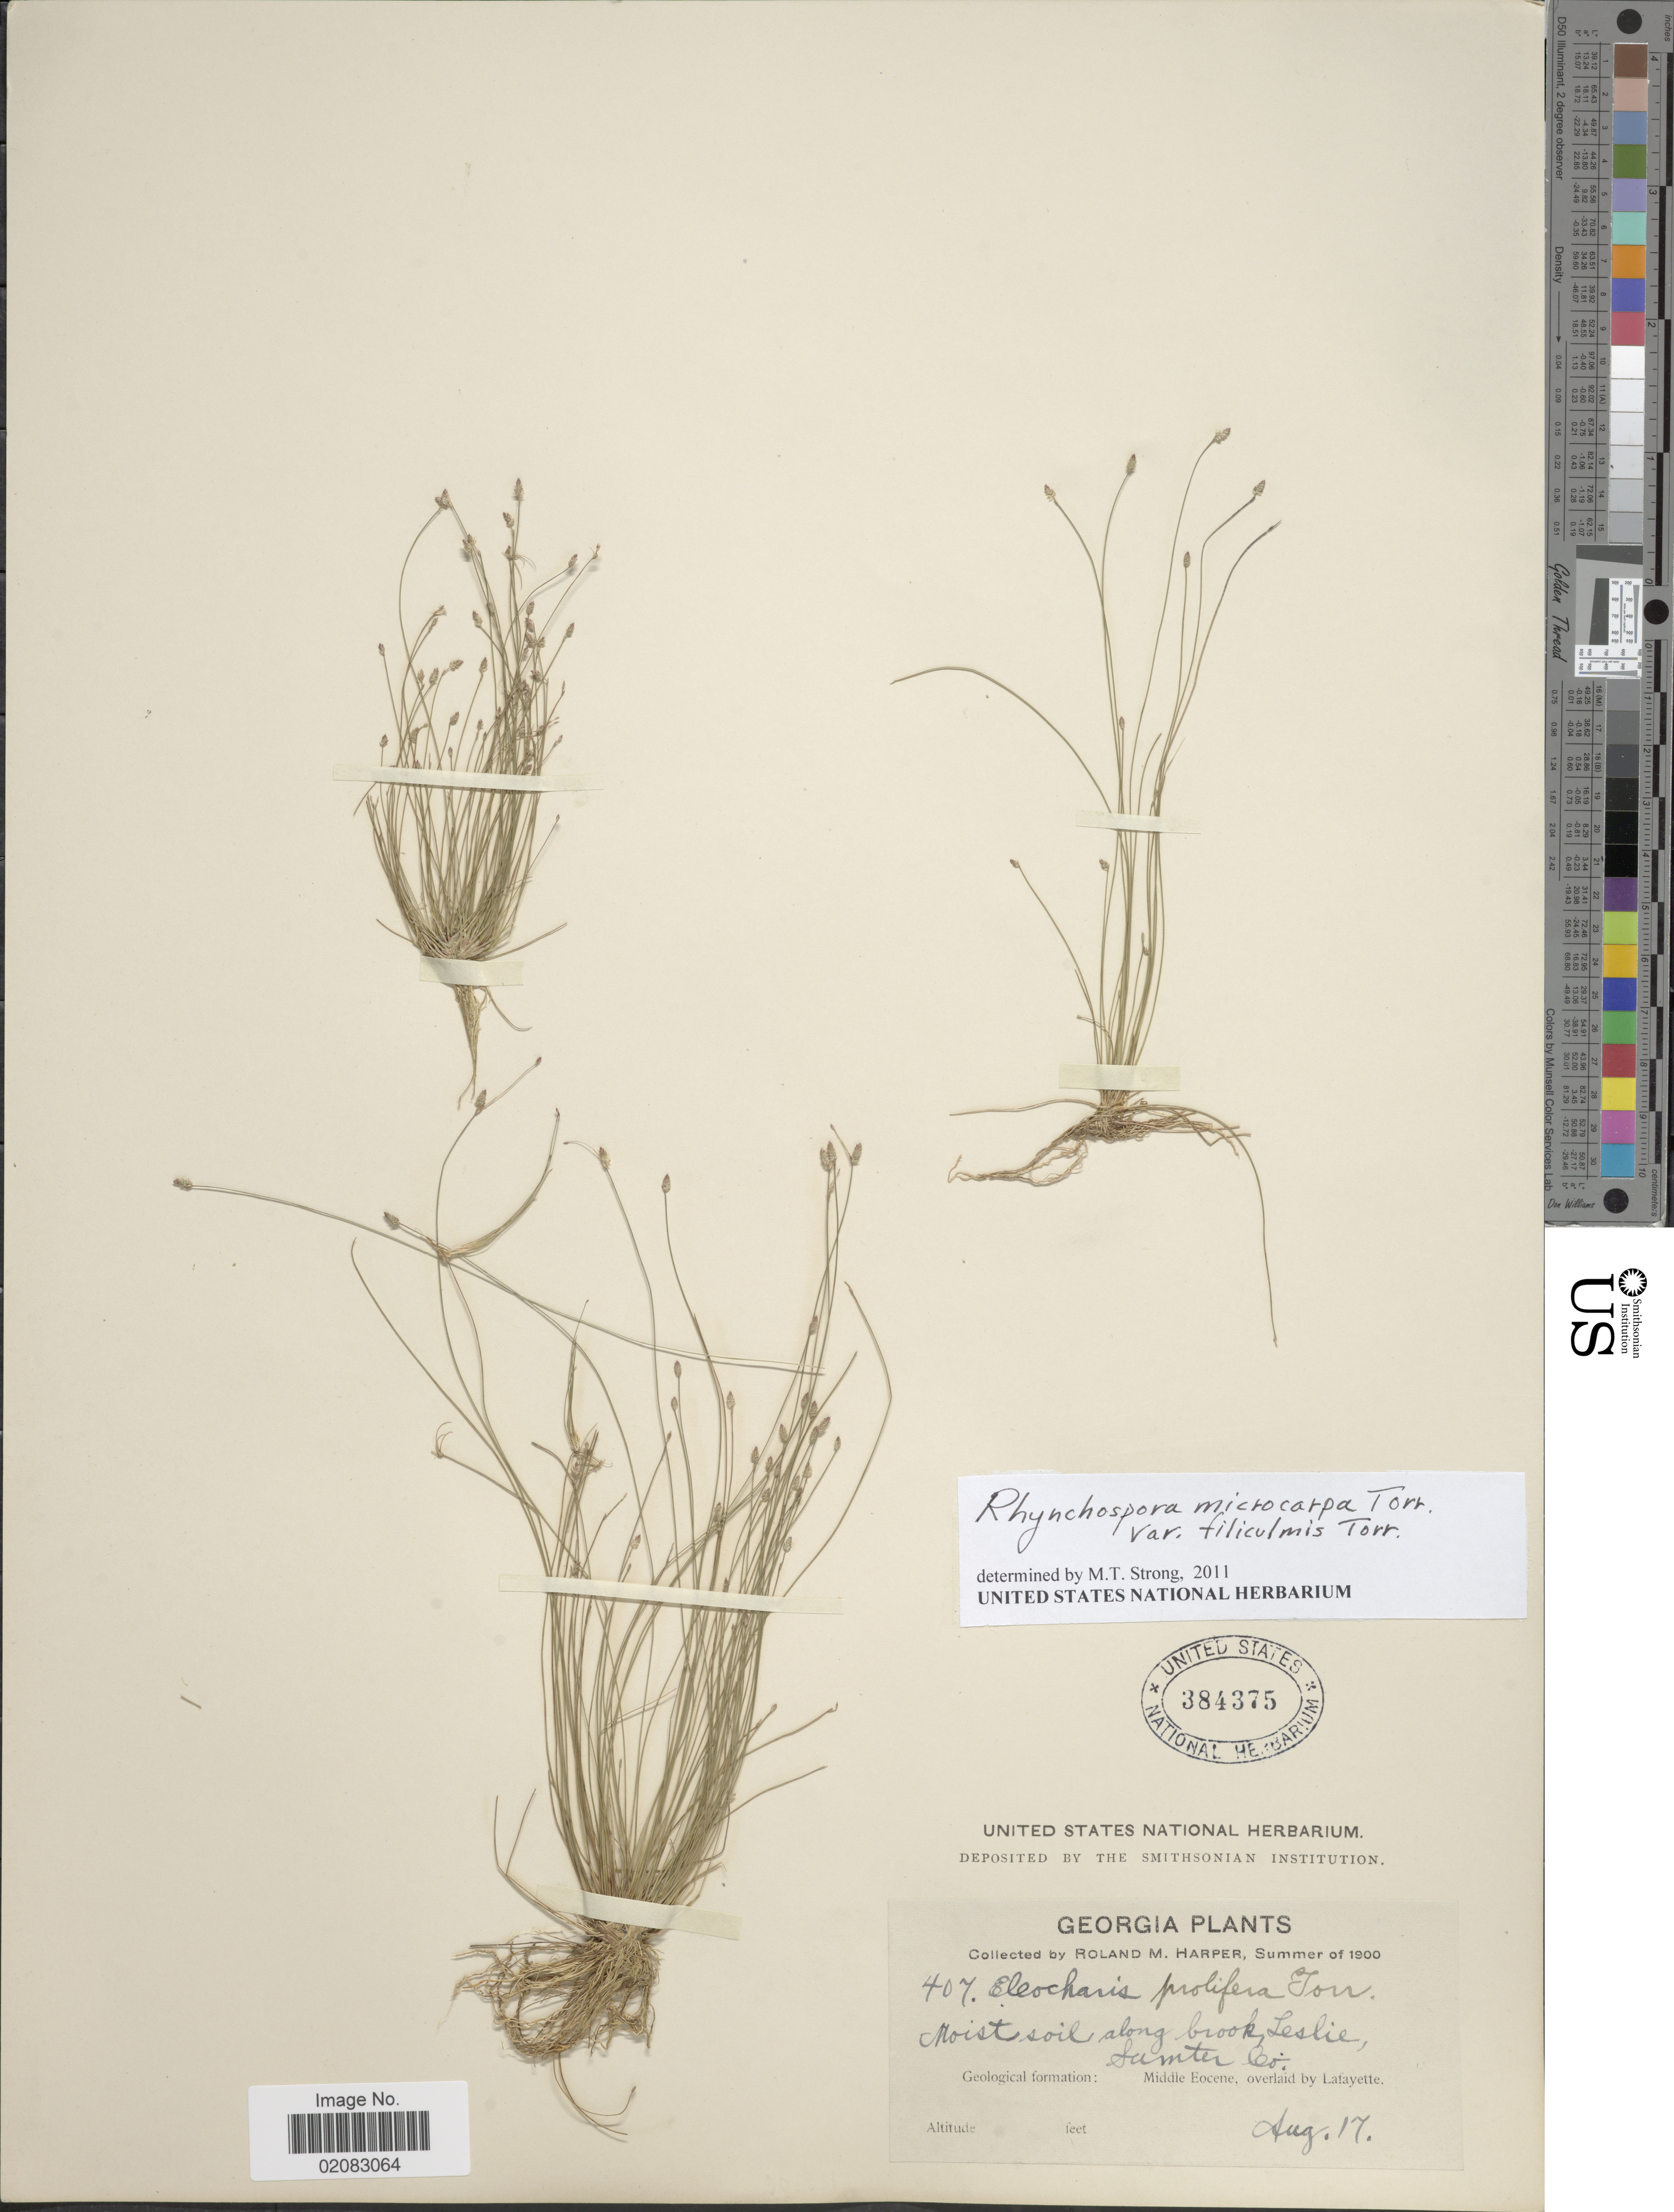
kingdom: Plantae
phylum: Tracheophyta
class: Liliopsida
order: Poales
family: Cyperaceae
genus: Eleocharis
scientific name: Eleocharis microcarpa var. filiculmis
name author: Torr.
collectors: R. M. Harper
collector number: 407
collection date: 1900-08-17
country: United States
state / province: Georgia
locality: Moist soil along brook Leslie, Sumter Co, Geological formation: Middle Eocene, overlaid by Lafayette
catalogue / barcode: US 384375